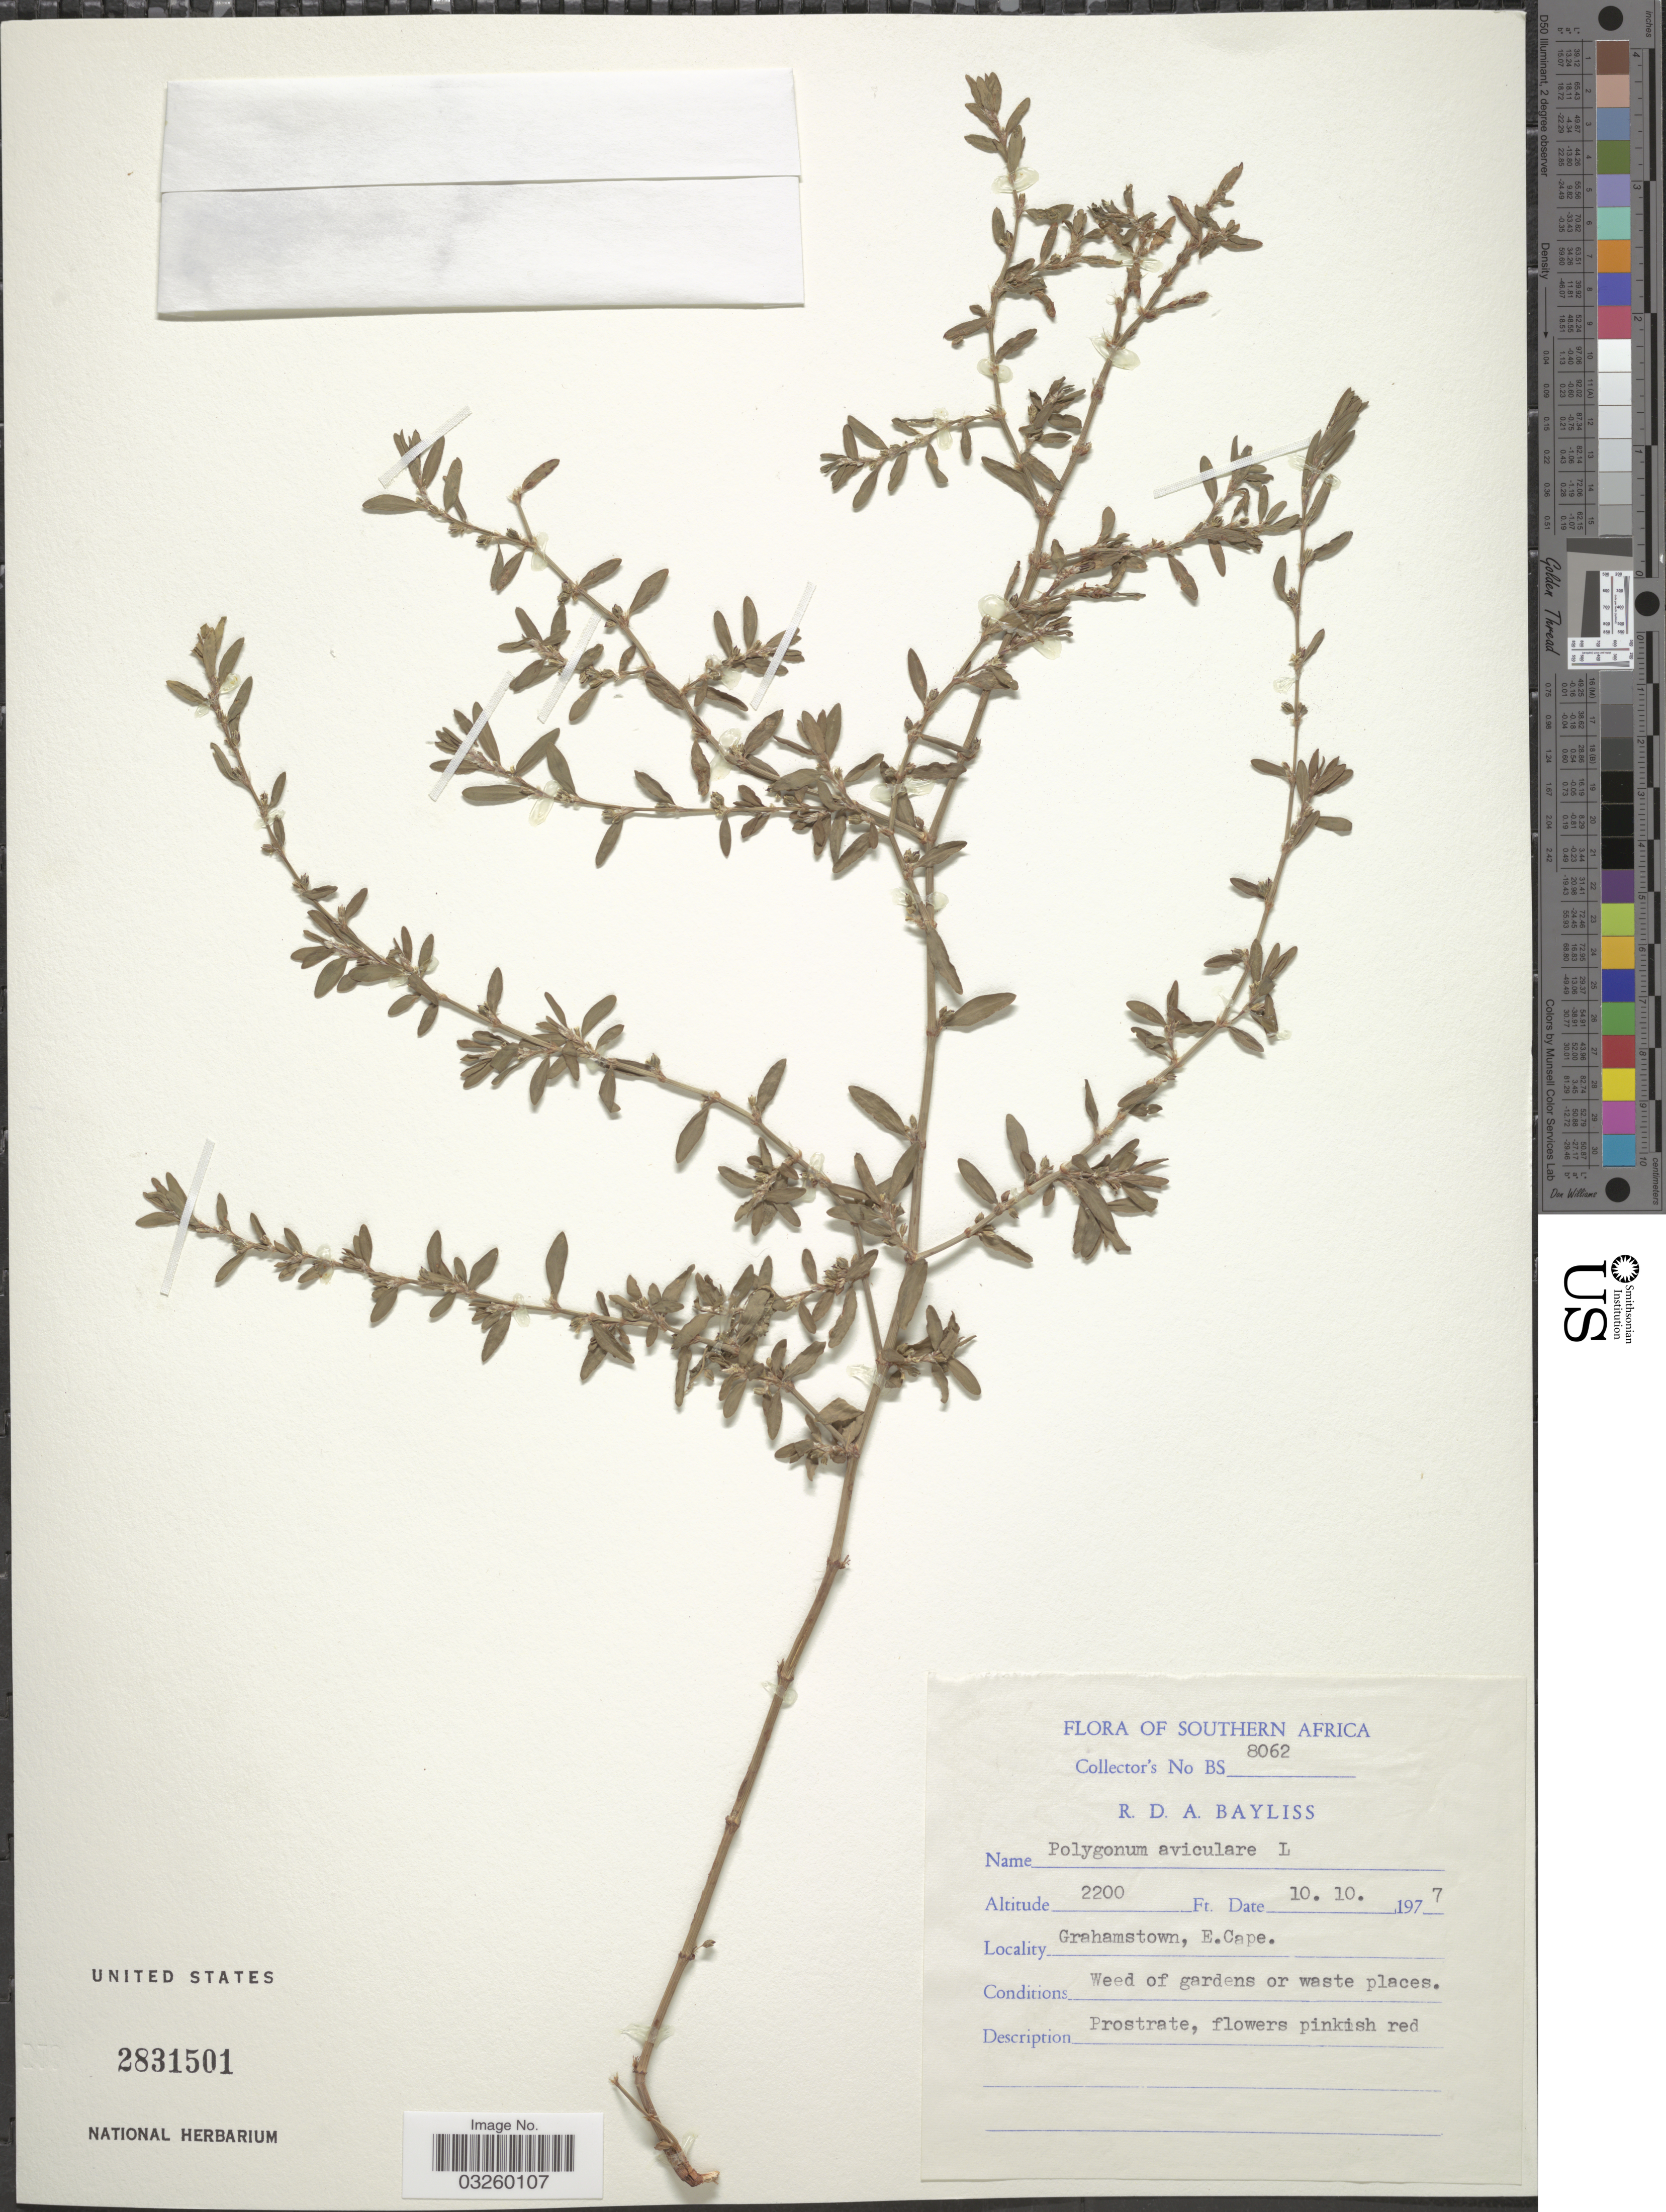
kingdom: Plantae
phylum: Tracheophyta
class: Magnoliopsida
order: Caryophyllales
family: Polygonaceae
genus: Polygonum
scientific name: Polygonum aviculare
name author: L.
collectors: R. Bayliss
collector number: BS8062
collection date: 1977-10-10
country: South Africa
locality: Southern Africa. Grahamstown, E.Cape.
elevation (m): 671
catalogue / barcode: US 2831501